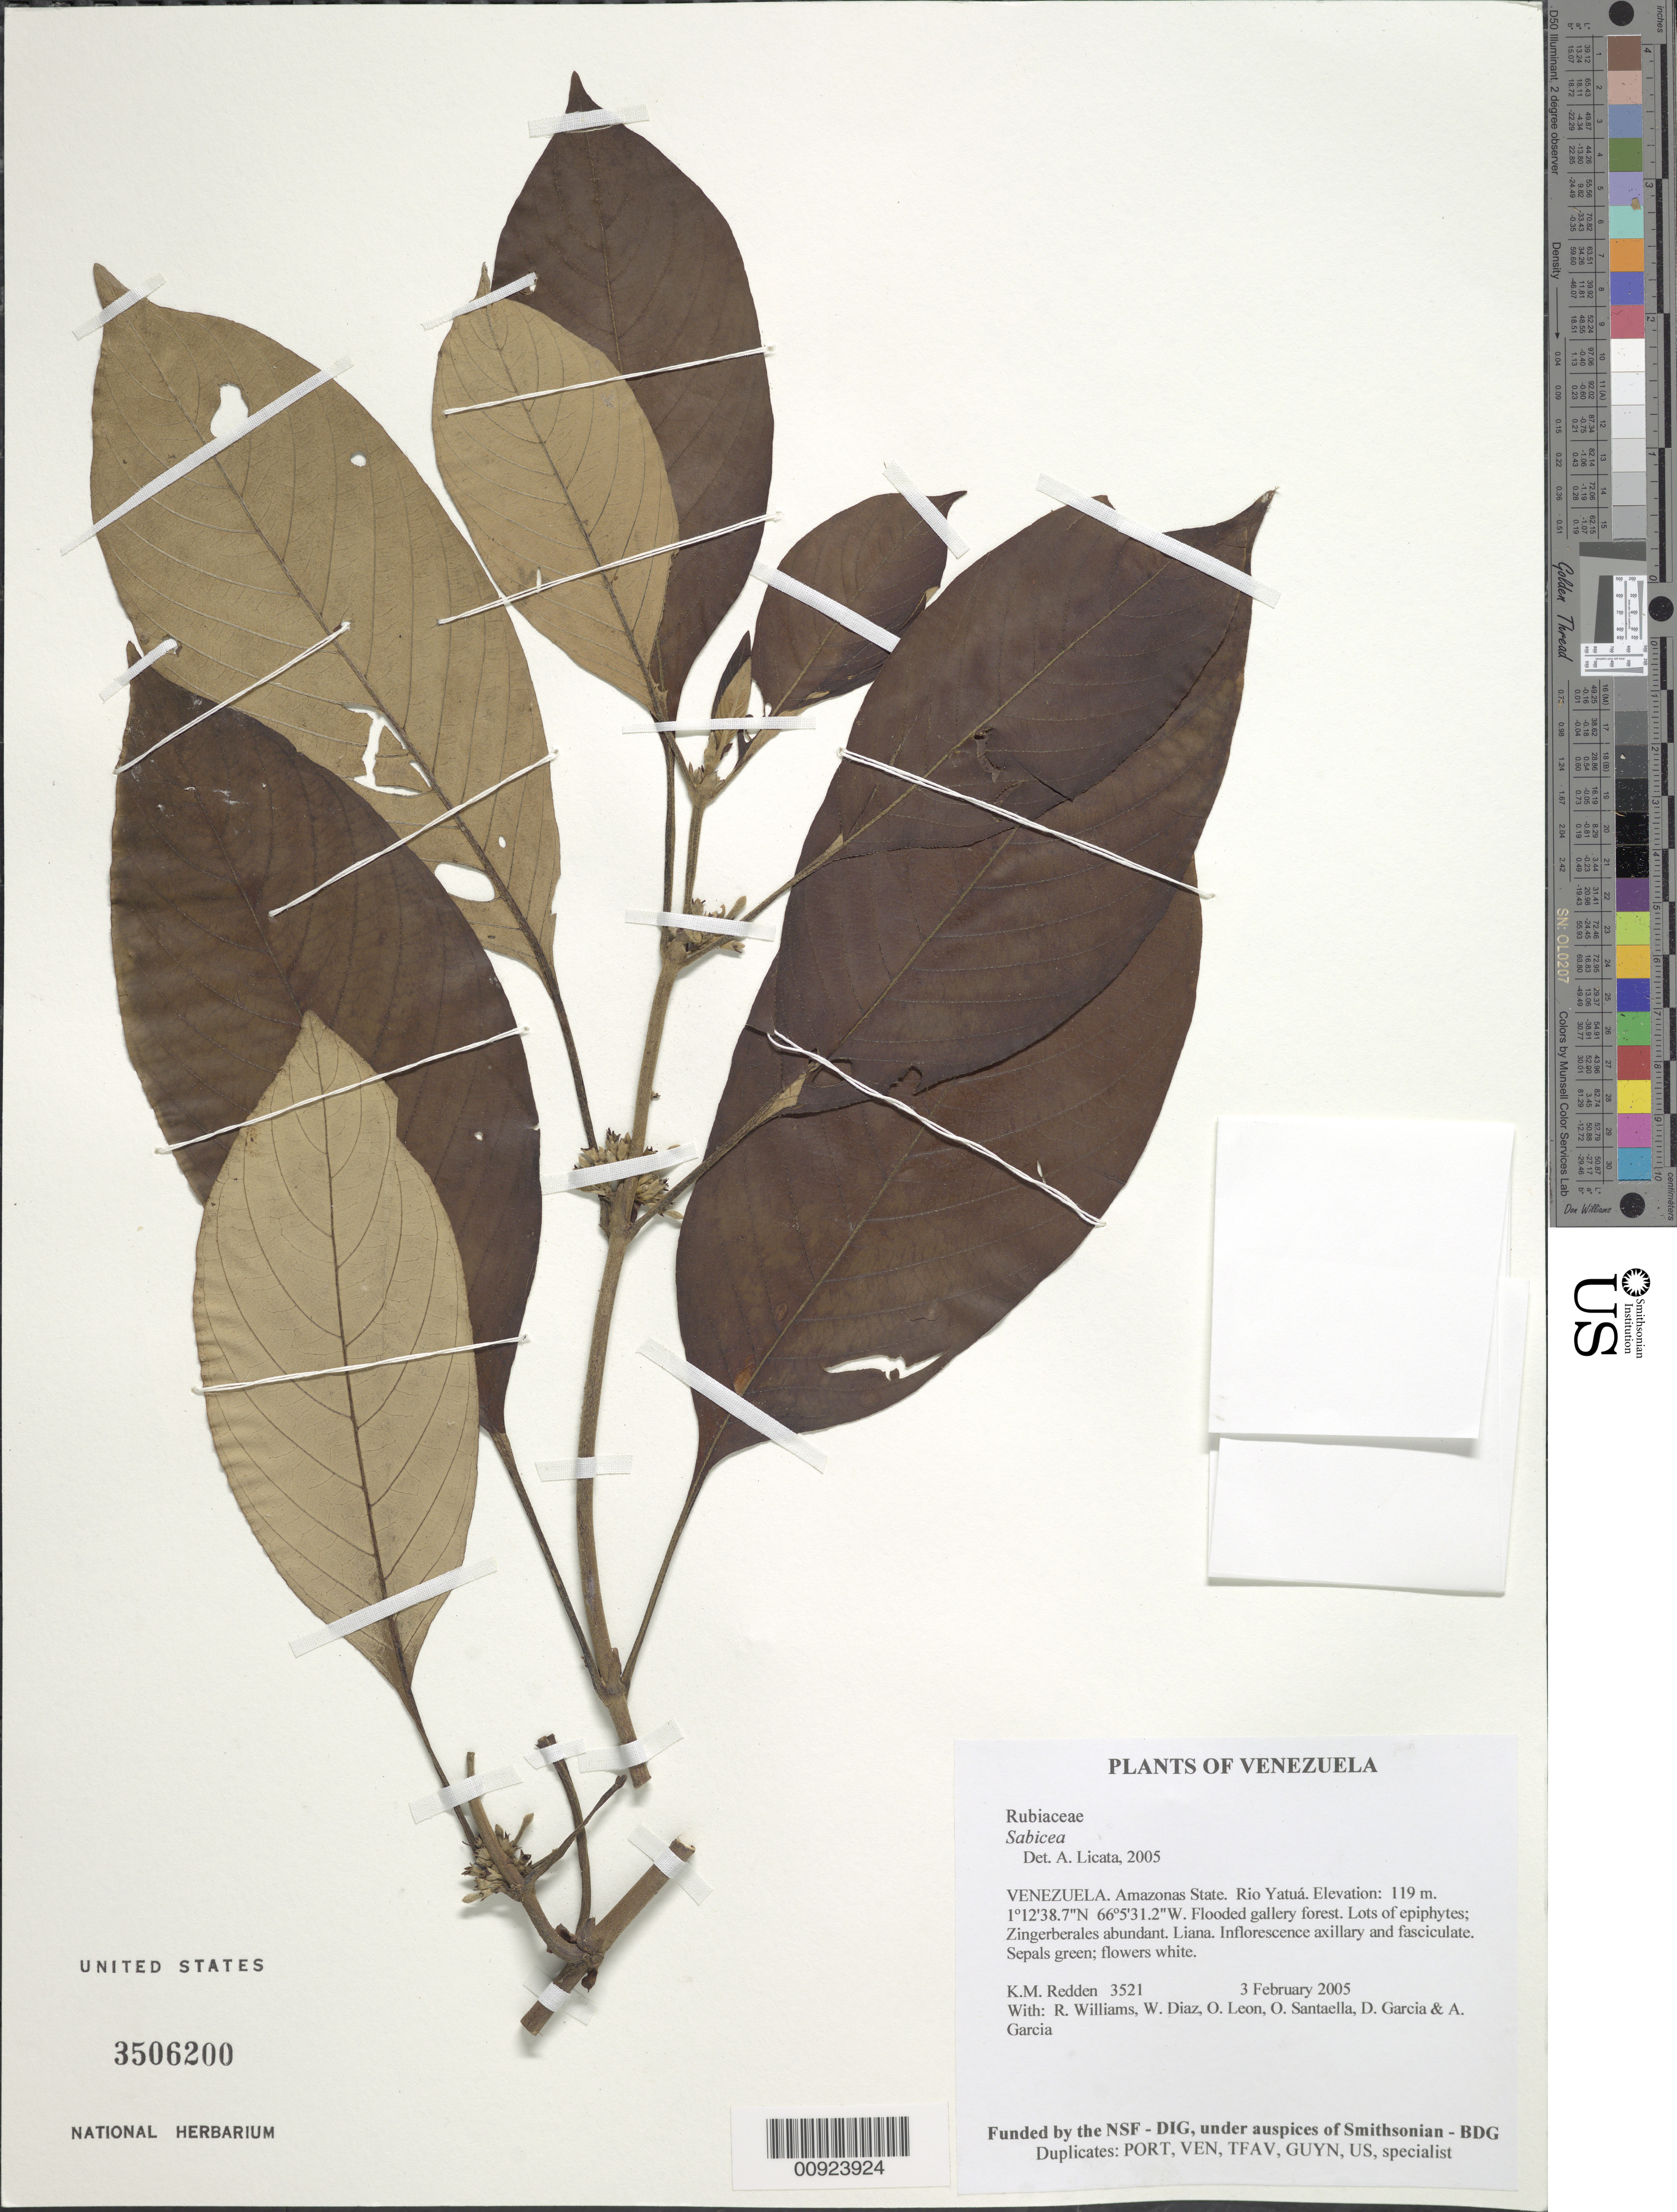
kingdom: Plantae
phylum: Tracheophyta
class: Magnoliopsida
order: Gentianales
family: Rubiaceae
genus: Sabicea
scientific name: Sabicea sp.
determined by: Licata, A., (PORT), Univ. Nac. Exp. de los Llanos Ezequiel Zamora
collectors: K. M. Redden, R. Williams, W. Díaz P., O. León, O. Santaella, D. Garcia & A. Garcia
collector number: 3521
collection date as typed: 3 February 2005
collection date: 2005-02-03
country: Venezuela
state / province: Amazonas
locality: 15 - Rio Yatuá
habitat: Flooded gallery forest. Lots of epiphytes; Zingerberales abundant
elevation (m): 119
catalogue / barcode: US 3506200